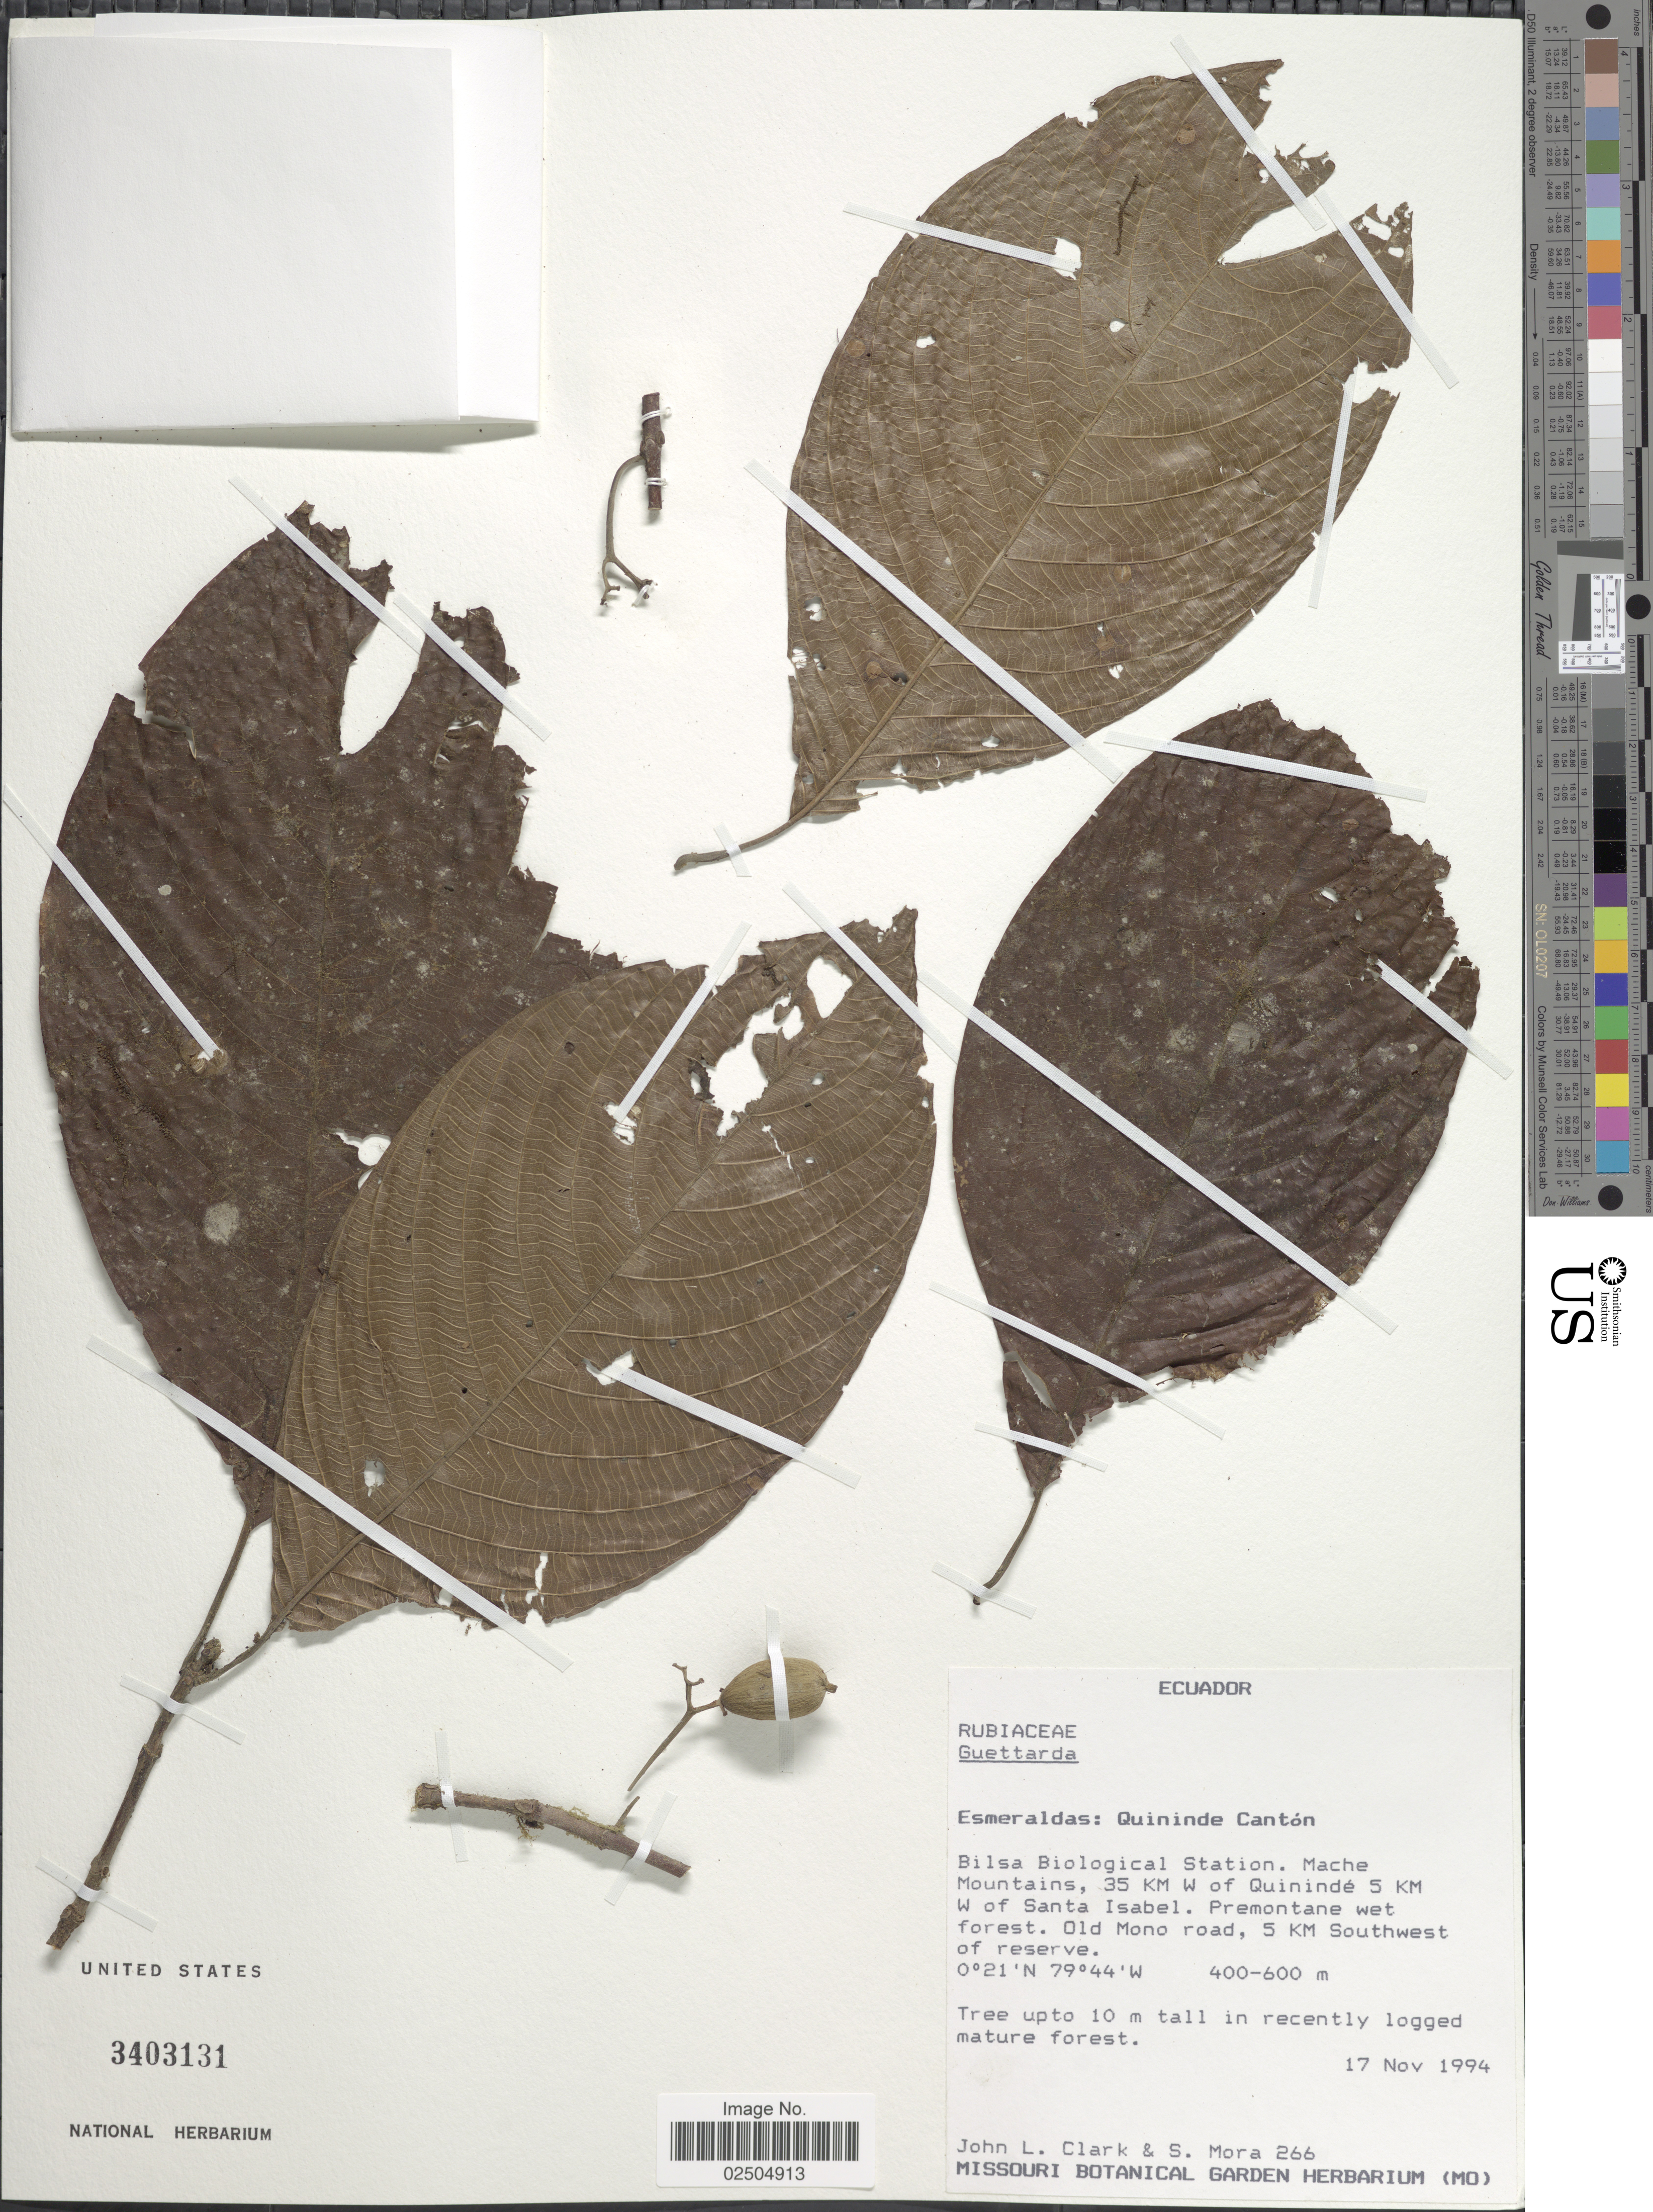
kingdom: Plantae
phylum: Tracheophyta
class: Magnoliopsida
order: Gentianales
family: Rubiaceae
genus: Guettarda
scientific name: Guettarda sp.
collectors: J. L. Clark & S. Mora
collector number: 266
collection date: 1994-11-17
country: Ecuador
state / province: Esmeraldas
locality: Esmeraldas: Quininde Canton, Mache mountains, 35 km W of Quininde, 5 km W of Santa Isabel, Premonante Wet Forest, Old Mono road, 5 Km Southwest of reserve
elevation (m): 400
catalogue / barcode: US 3403131